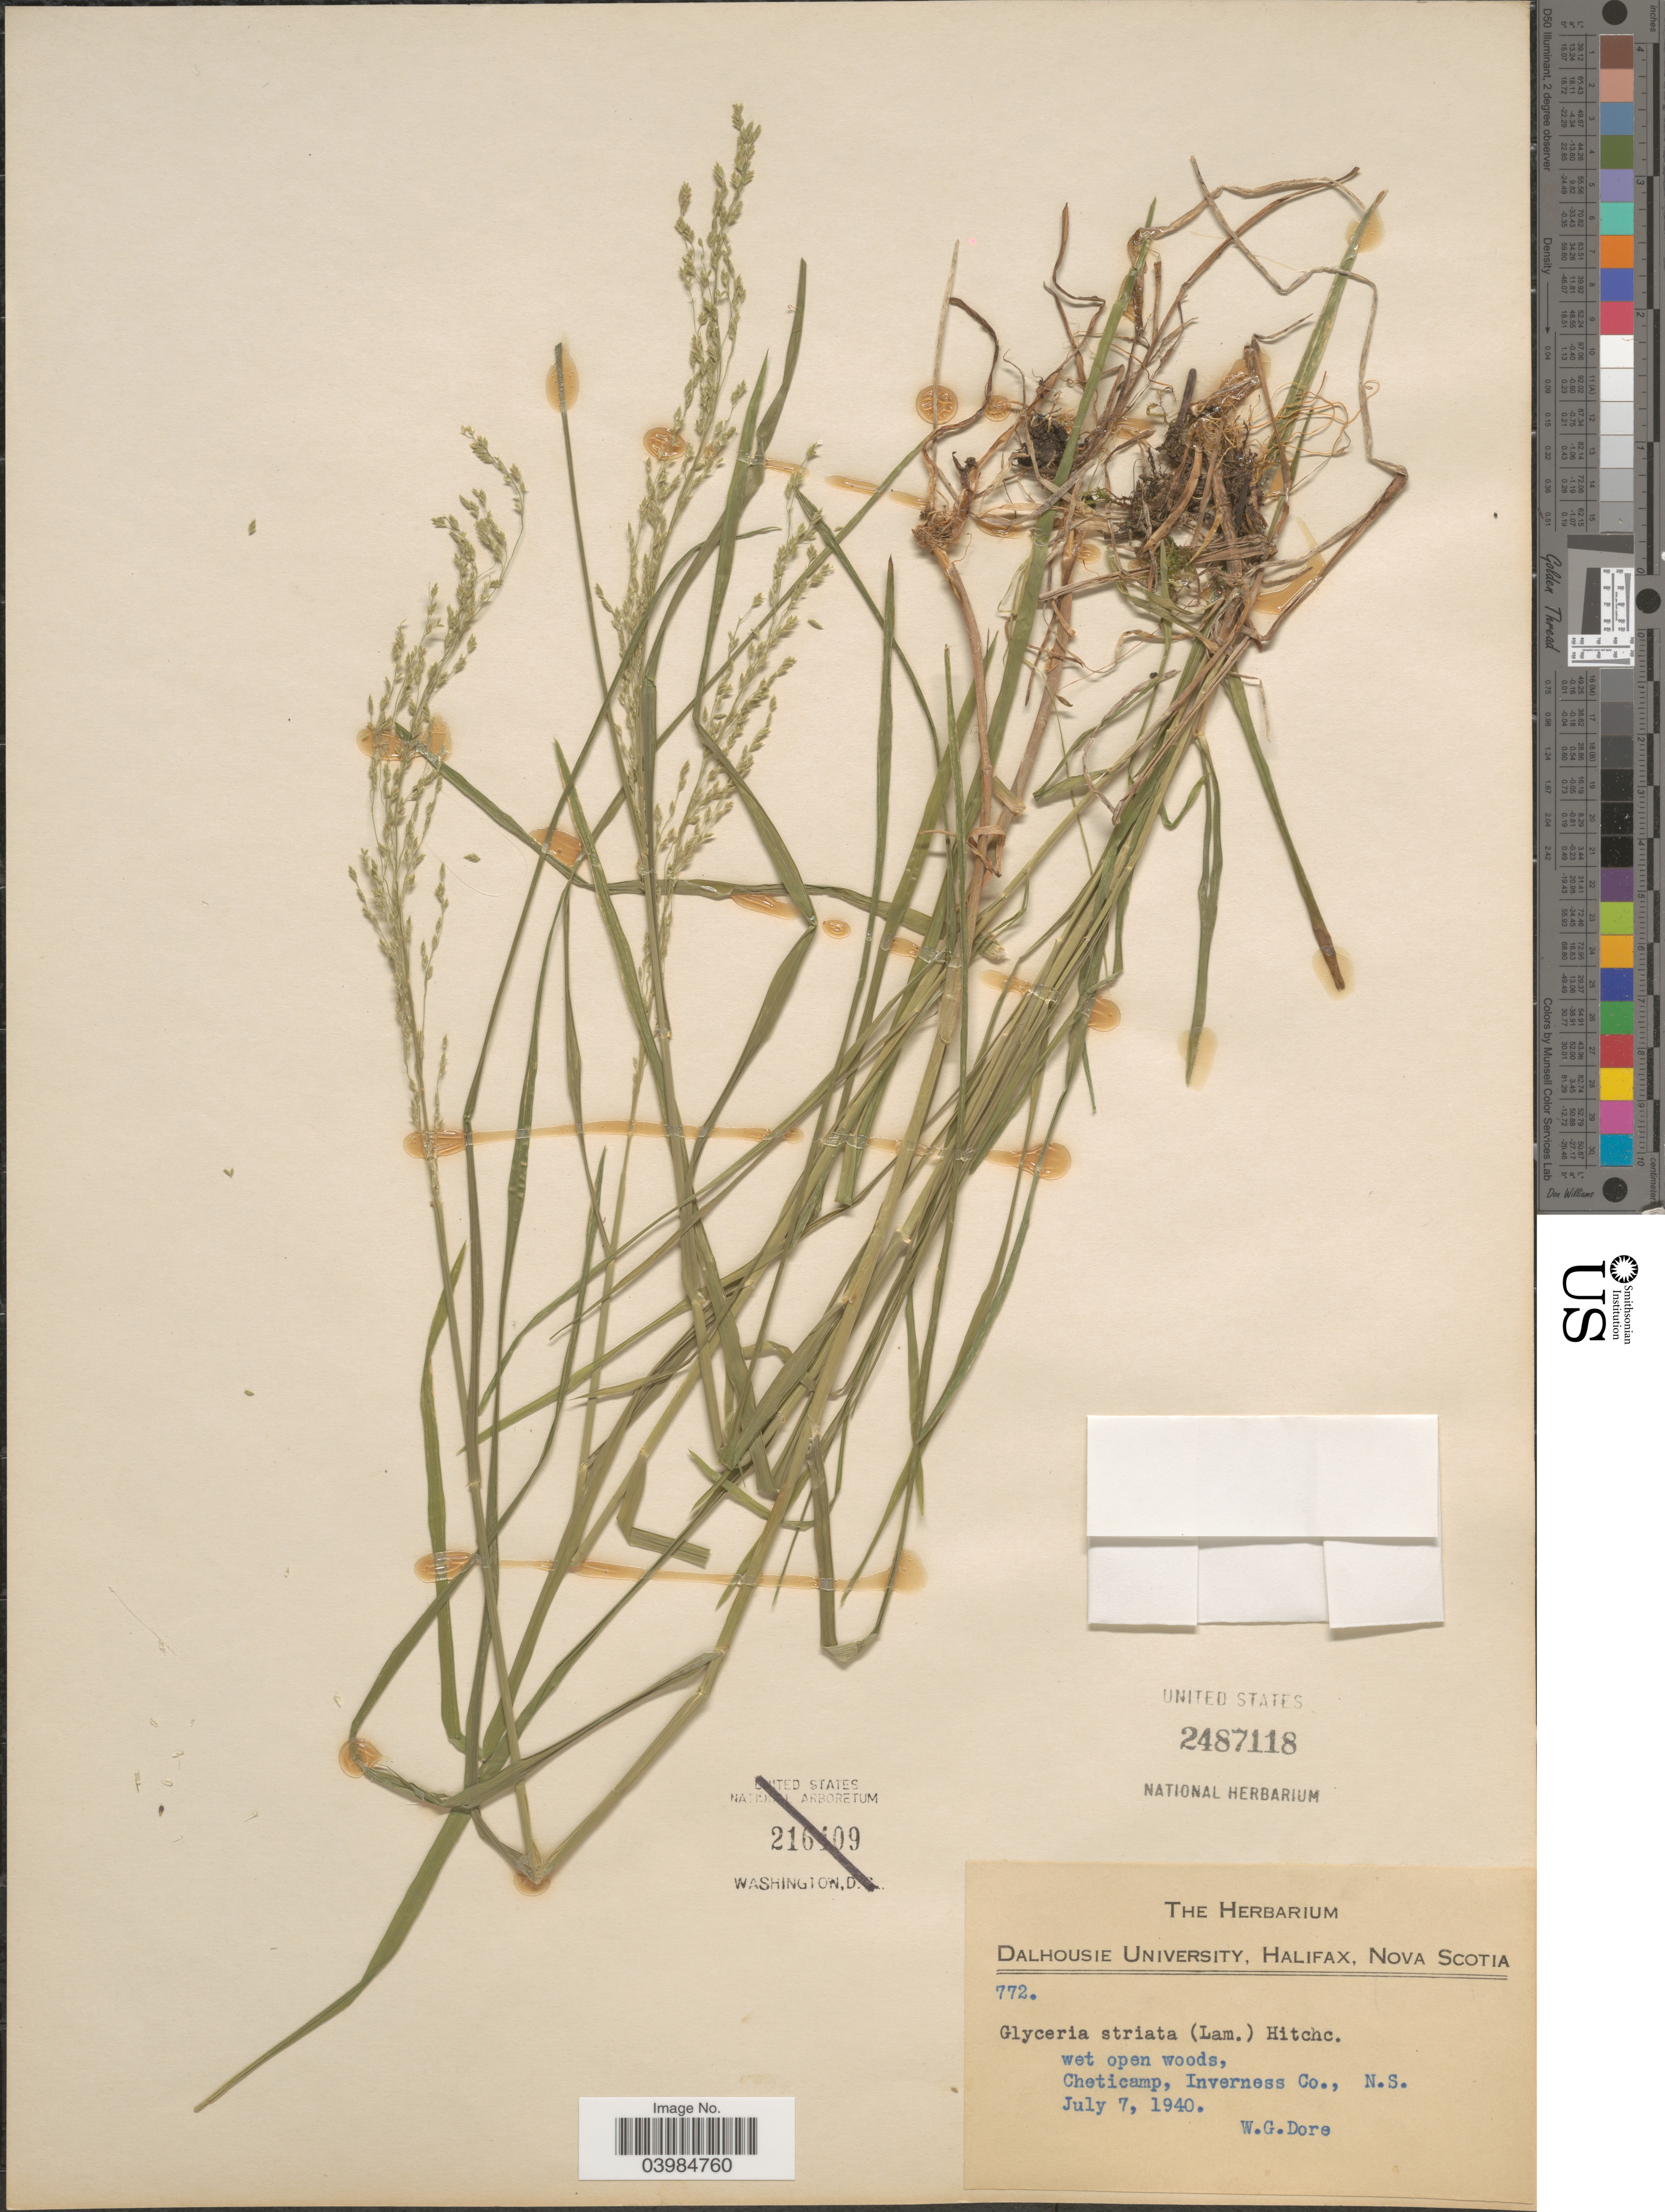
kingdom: Plantae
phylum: Tracheophyta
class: Liliopsida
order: Poales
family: Poaceae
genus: Glyceria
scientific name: Glyceria striata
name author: (Lam.) Hitchc.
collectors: W. Dore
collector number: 772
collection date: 1940-07-07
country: Canada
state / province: Nova Scotia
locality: Cheticamp, Inverness Co.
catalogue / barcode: US 2487118